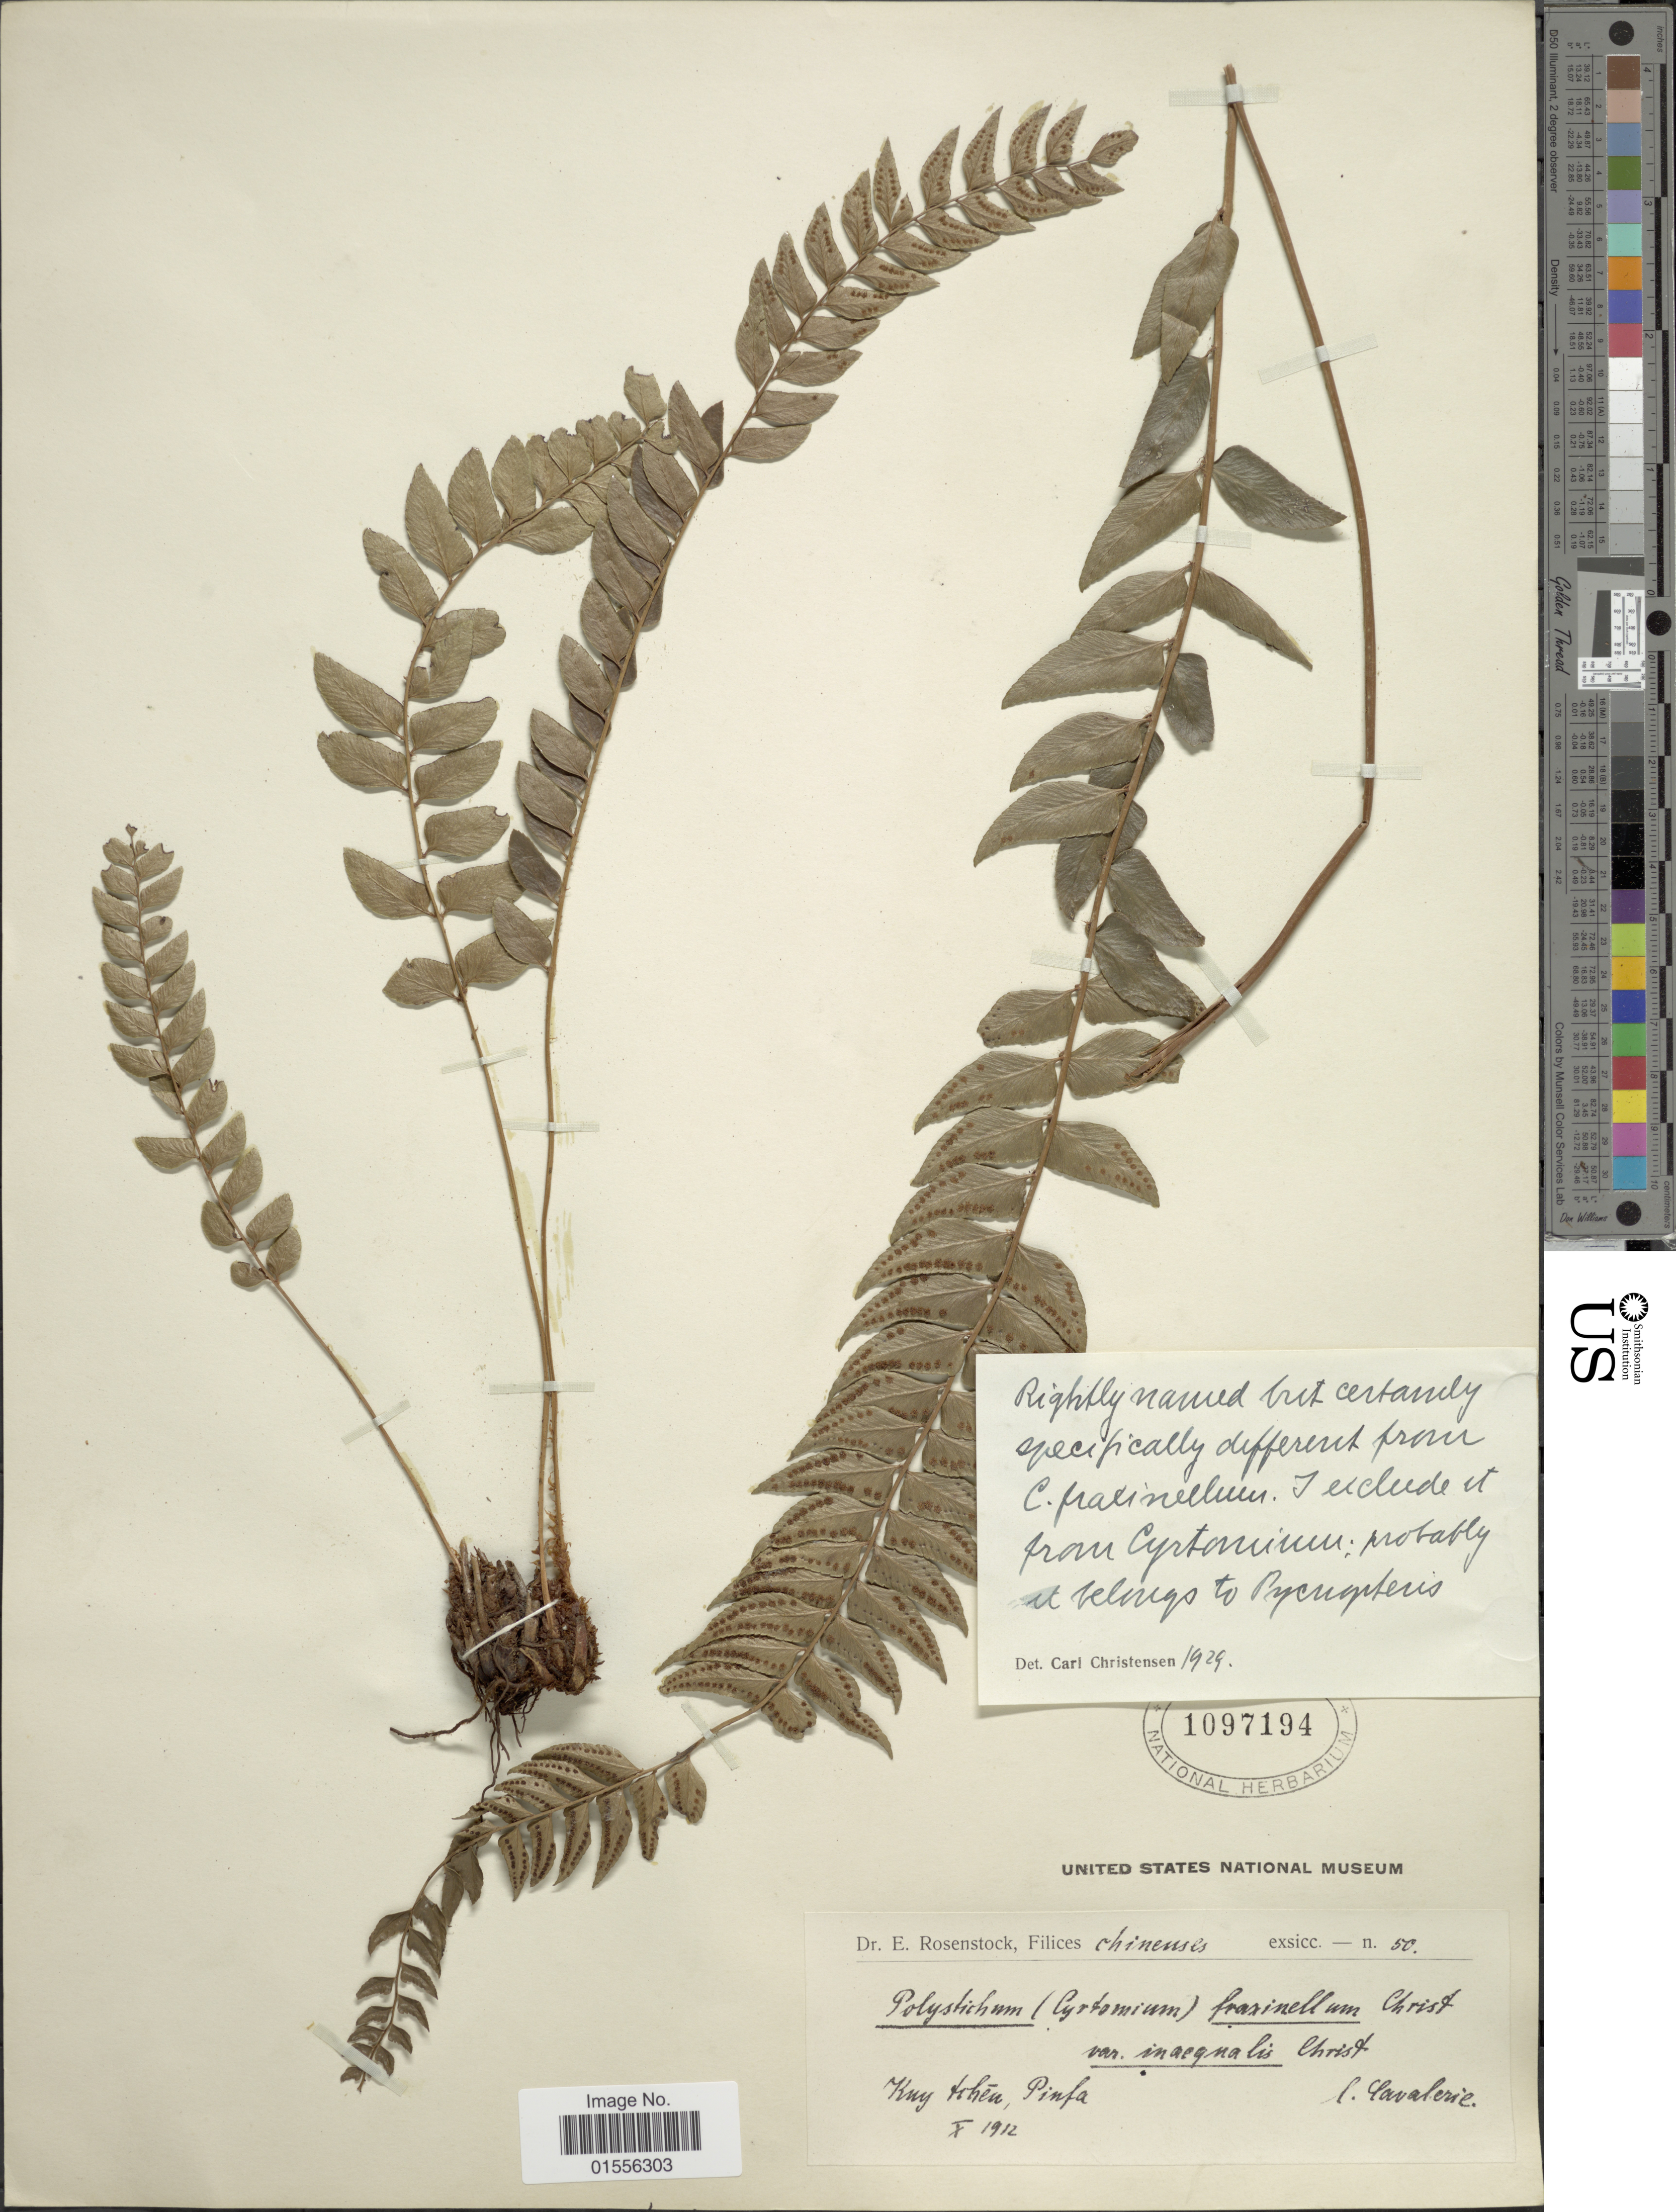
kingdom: Plantae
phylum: Tracheophyta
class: Polypodiopsida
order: Polypodiales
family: Dryopteridaceae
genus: Cyrtomium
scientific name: Cyrtomium fraxinellum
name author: (Christ) Christ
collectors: -. Cavalerie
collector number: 50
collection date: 1912-10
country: China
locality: Kuy Tcen, Pinfa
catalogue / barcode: US 1097194